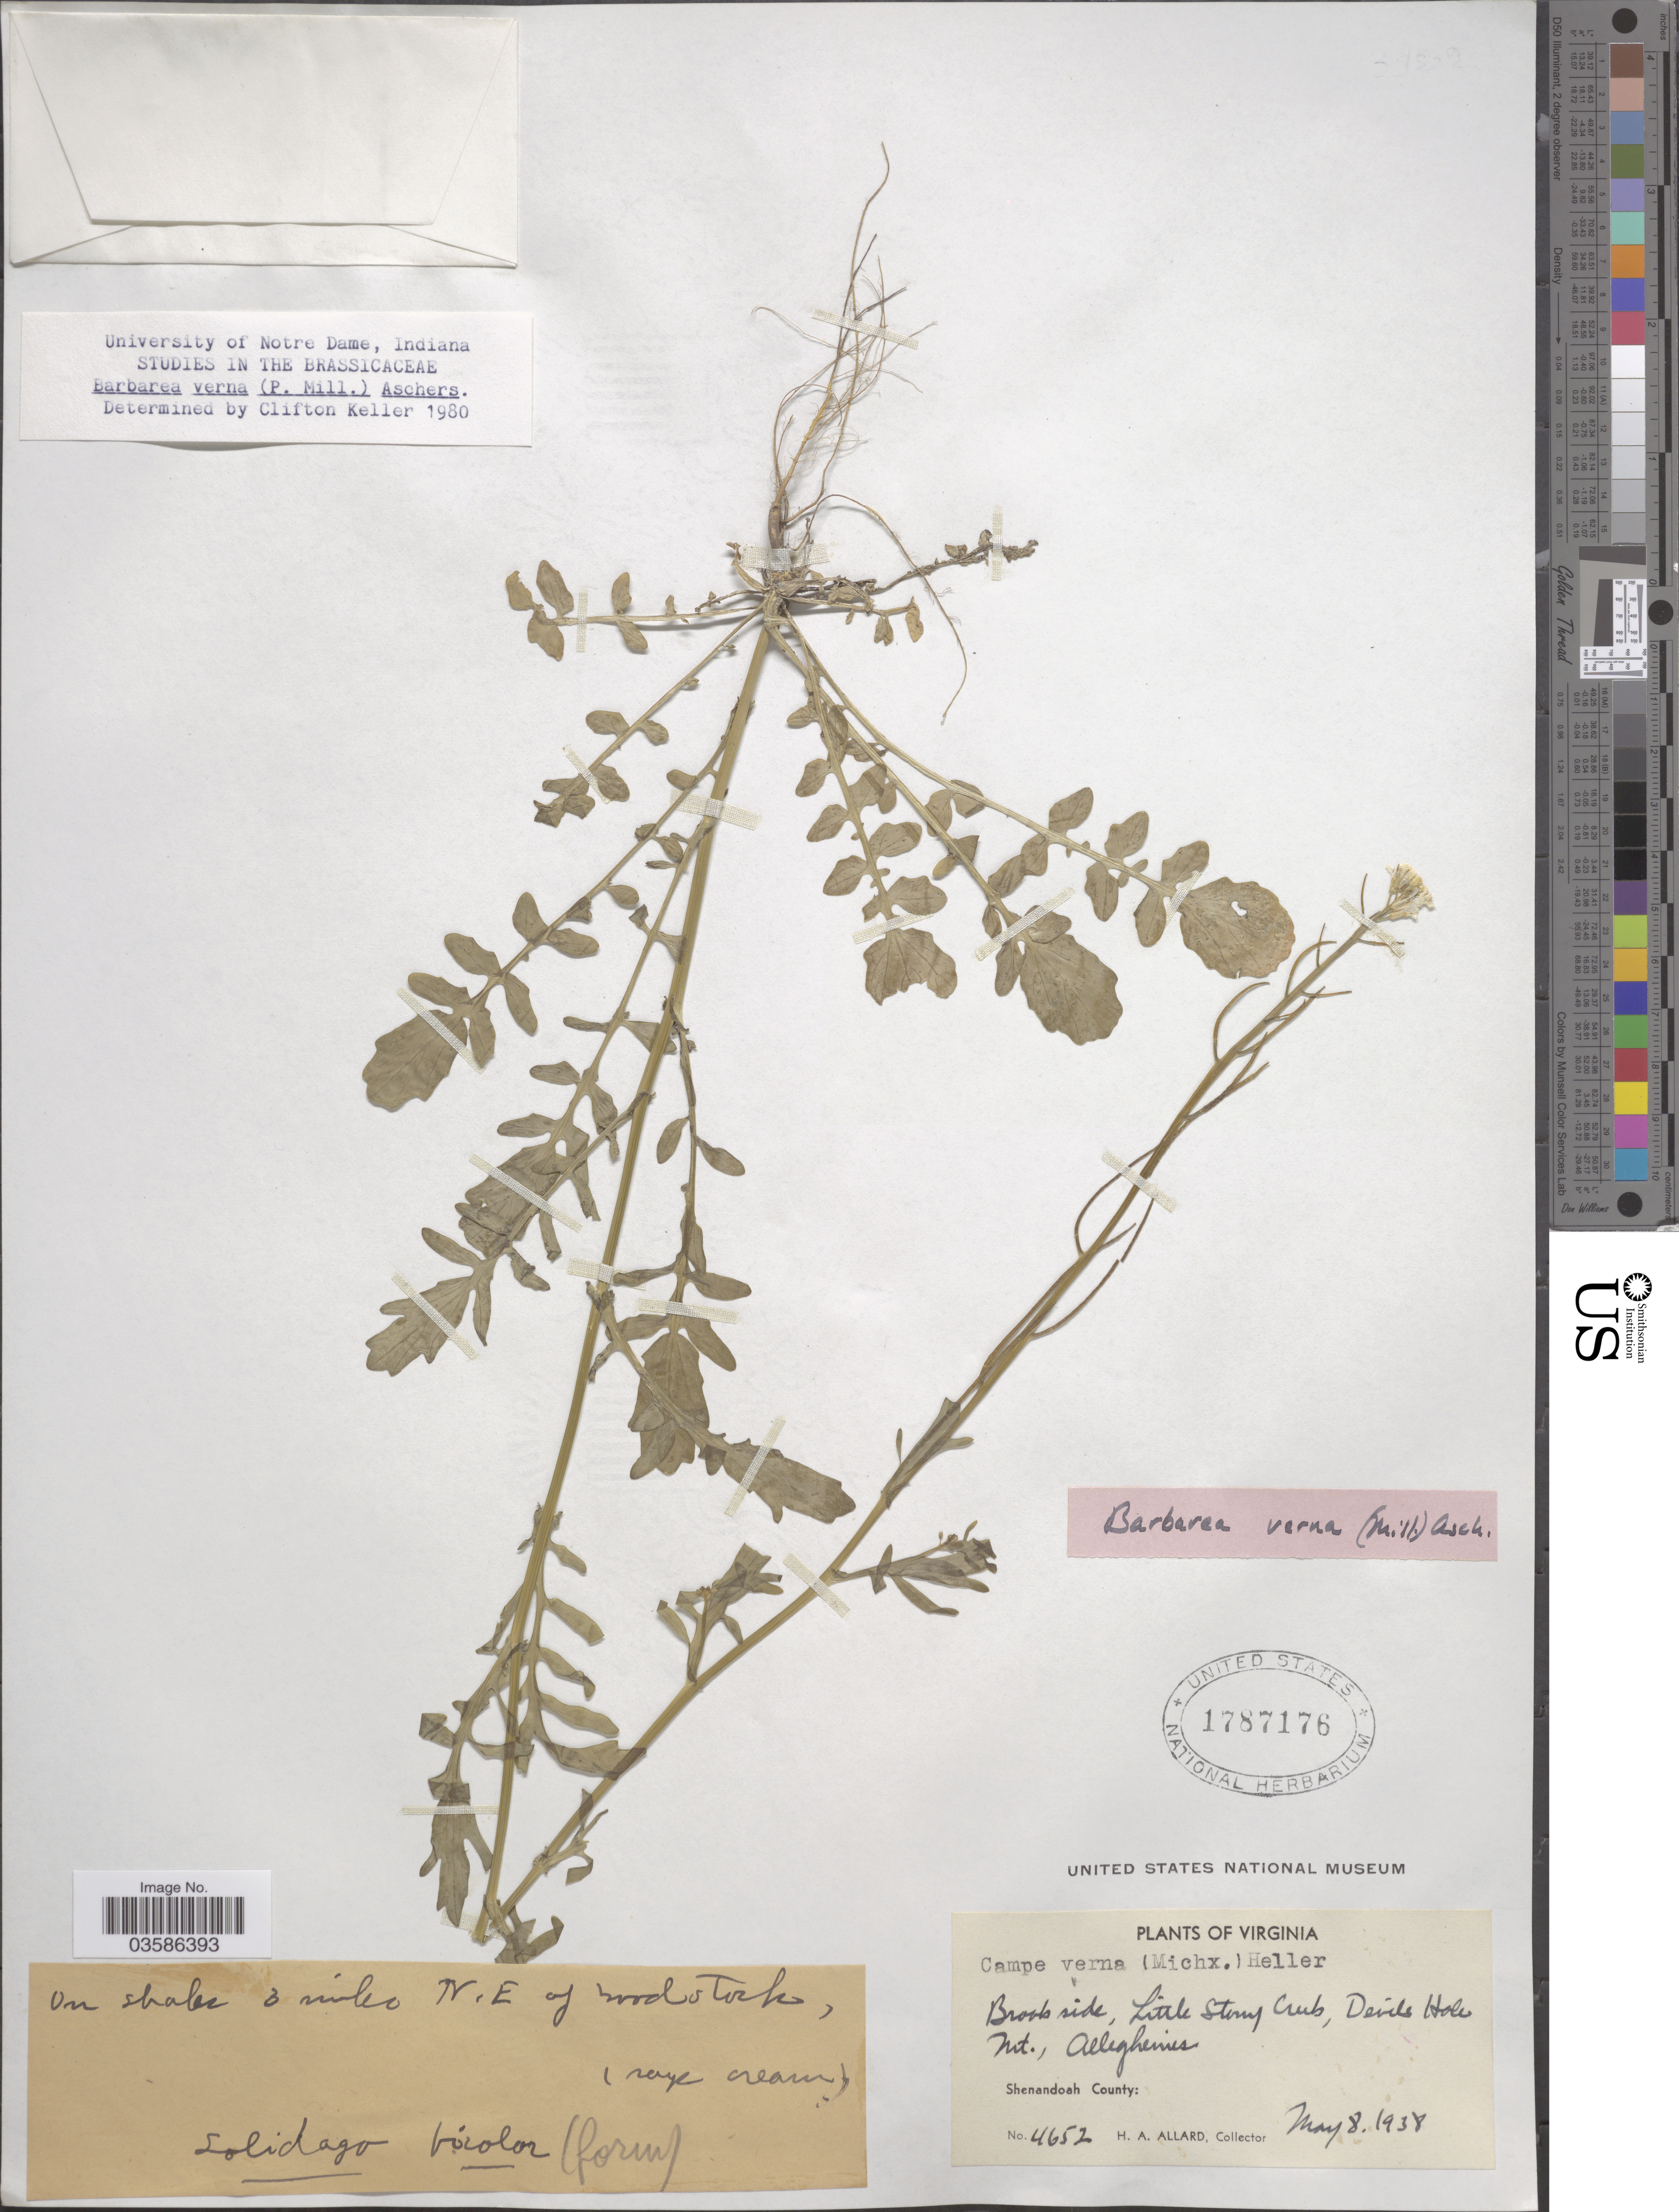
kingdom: Plantae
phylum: Tracheophyta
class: Magnoliopsida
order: Brassicales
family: Brassicaceae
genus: Barbarea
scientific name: Barbarea verna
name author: (Mill.) Asch.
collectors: H. A. Allard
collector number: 4652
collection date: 1938-05-08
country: United States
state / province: Virginia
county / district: Shenandoah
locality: Brook side, Little Stony Creek, Devils Hole Mt., Alleghenies. Shenandoah County. On shales 3 miles N.E. of Woodstock.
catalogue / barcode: US 1787176